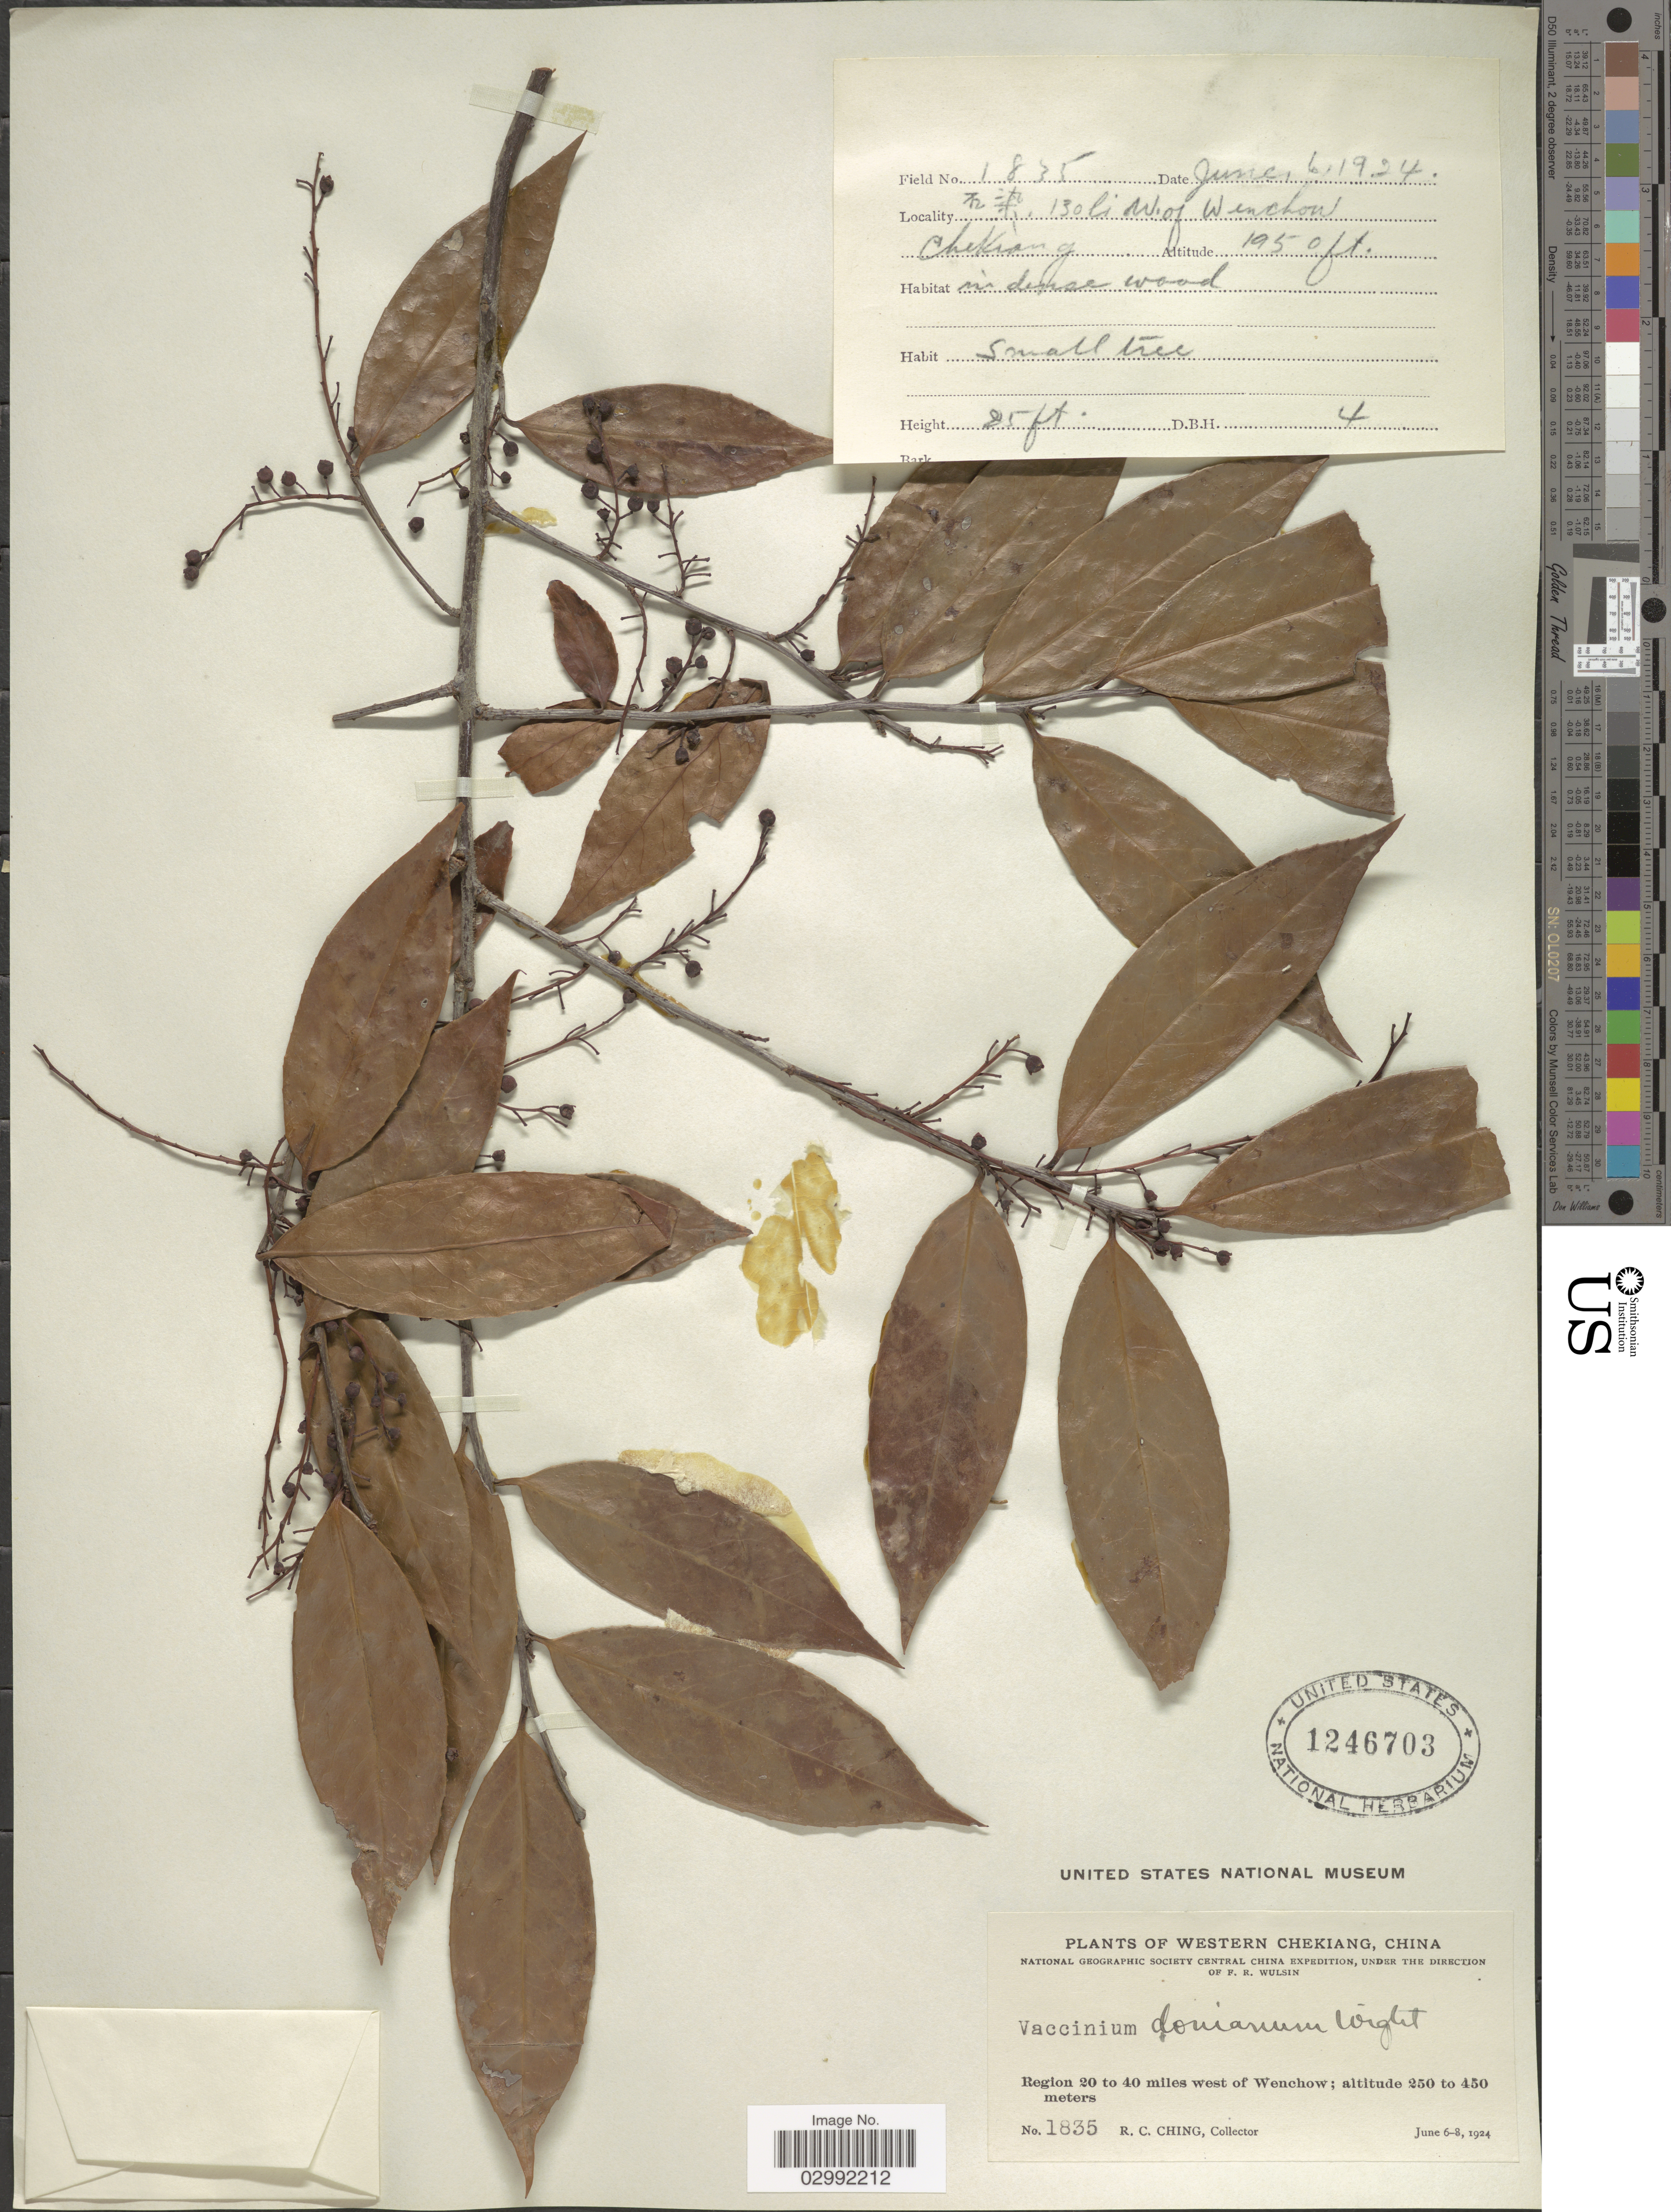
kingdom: Plantae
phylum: Tracheophyta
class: Magnoliopsida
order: Ericales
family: Ericaceae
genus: Vaccinium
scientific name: Vaccinium sprengelii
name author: (G. Don) Sleumer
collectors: R. C. Ching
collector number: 1835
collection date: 1924-06-06/1924-06-08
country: China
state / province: Zhejiang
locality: Western Chekiang. Region 20 to 40 miles west of Wenchow.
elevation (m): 250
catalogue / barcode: US 1246703